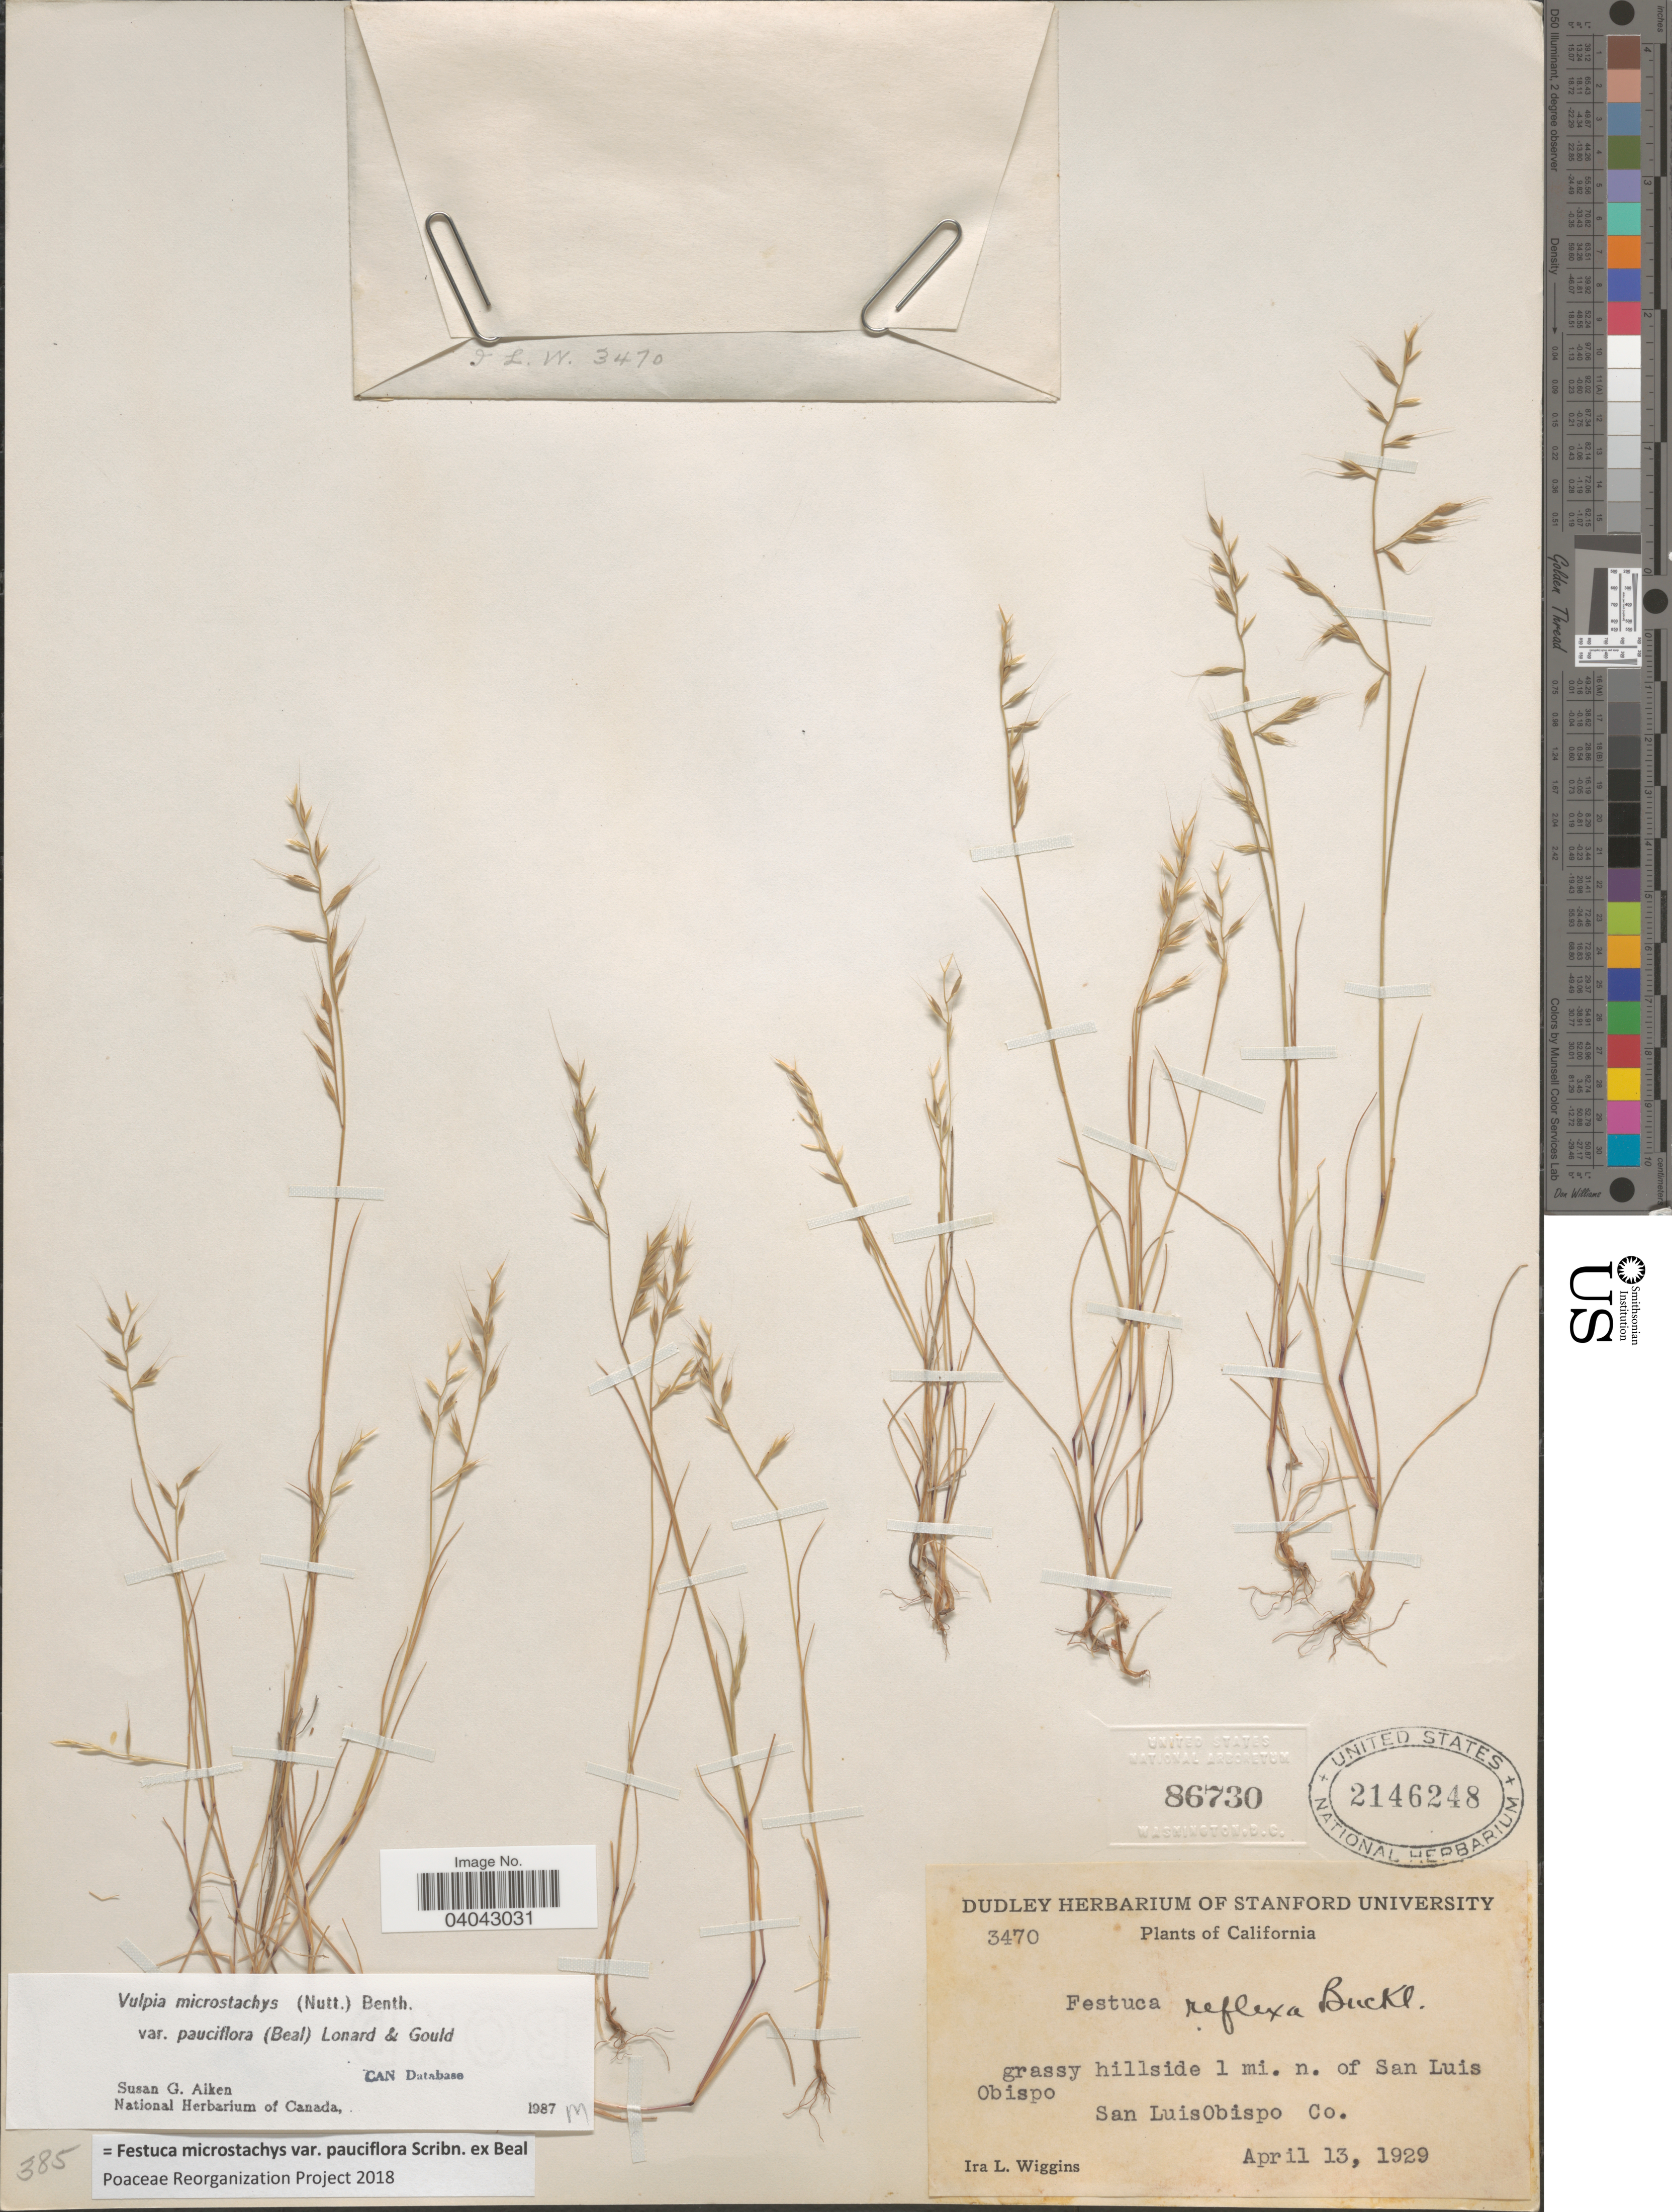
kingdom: Plantae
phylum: Tracheophyta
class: Liliopsida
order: Poales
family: Poaceae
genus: Festuca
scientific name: Festuca microstachys var. pauciflora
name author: Scribn. ex W.J. Beal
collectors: I. L. Wiggins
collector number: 3470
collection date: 1929-04-13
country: United States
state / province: California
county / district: San Luis Obispo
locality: Grassy hillside 1 mi. n. of San Luis Obispo. San LuisObispo Co.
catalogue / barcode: US 2146248